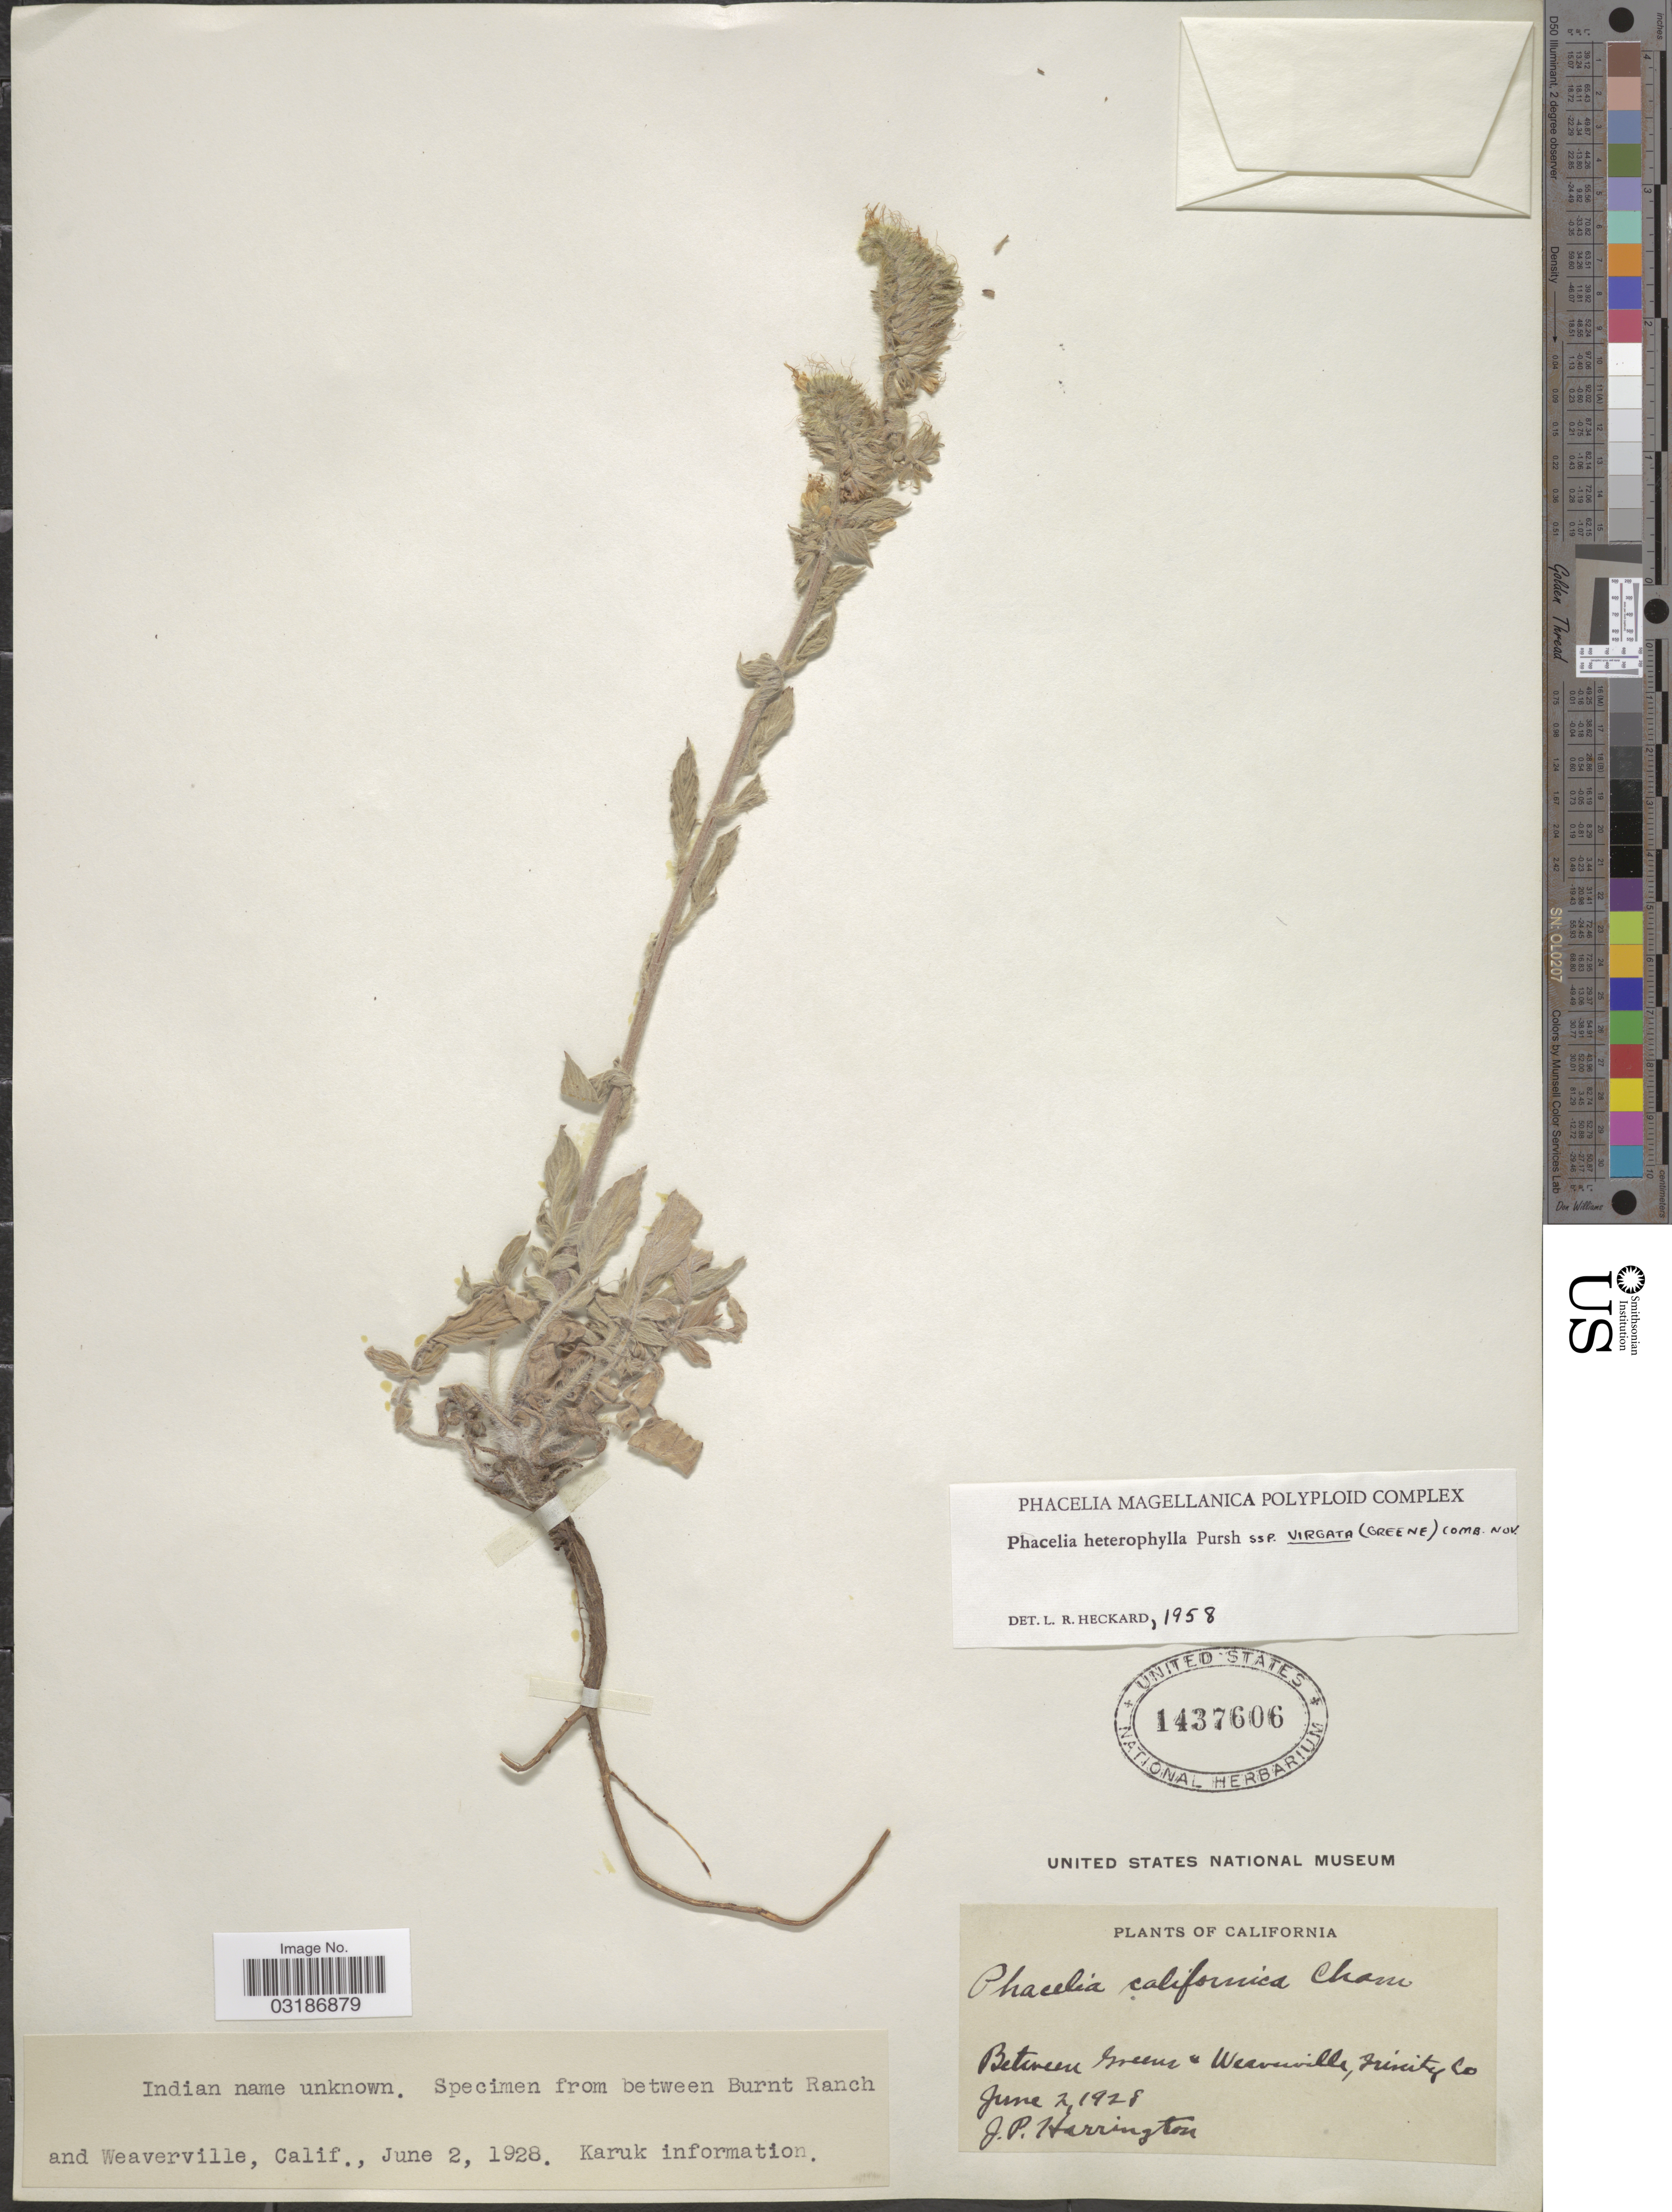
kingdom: Plantae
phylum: Tracheophyta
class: Magnoliopsida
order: Boraginales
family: Hydrophyllaceae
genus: Phacelia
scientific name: Phacelia heterophylla subsp. virgata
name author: (Greene) Heckard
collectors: J. Harrington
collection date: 1928-06-02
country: United States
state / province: California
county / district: Trinity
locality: Between Greens & Weaverville, Trinity Co.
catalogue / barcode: US 1437606